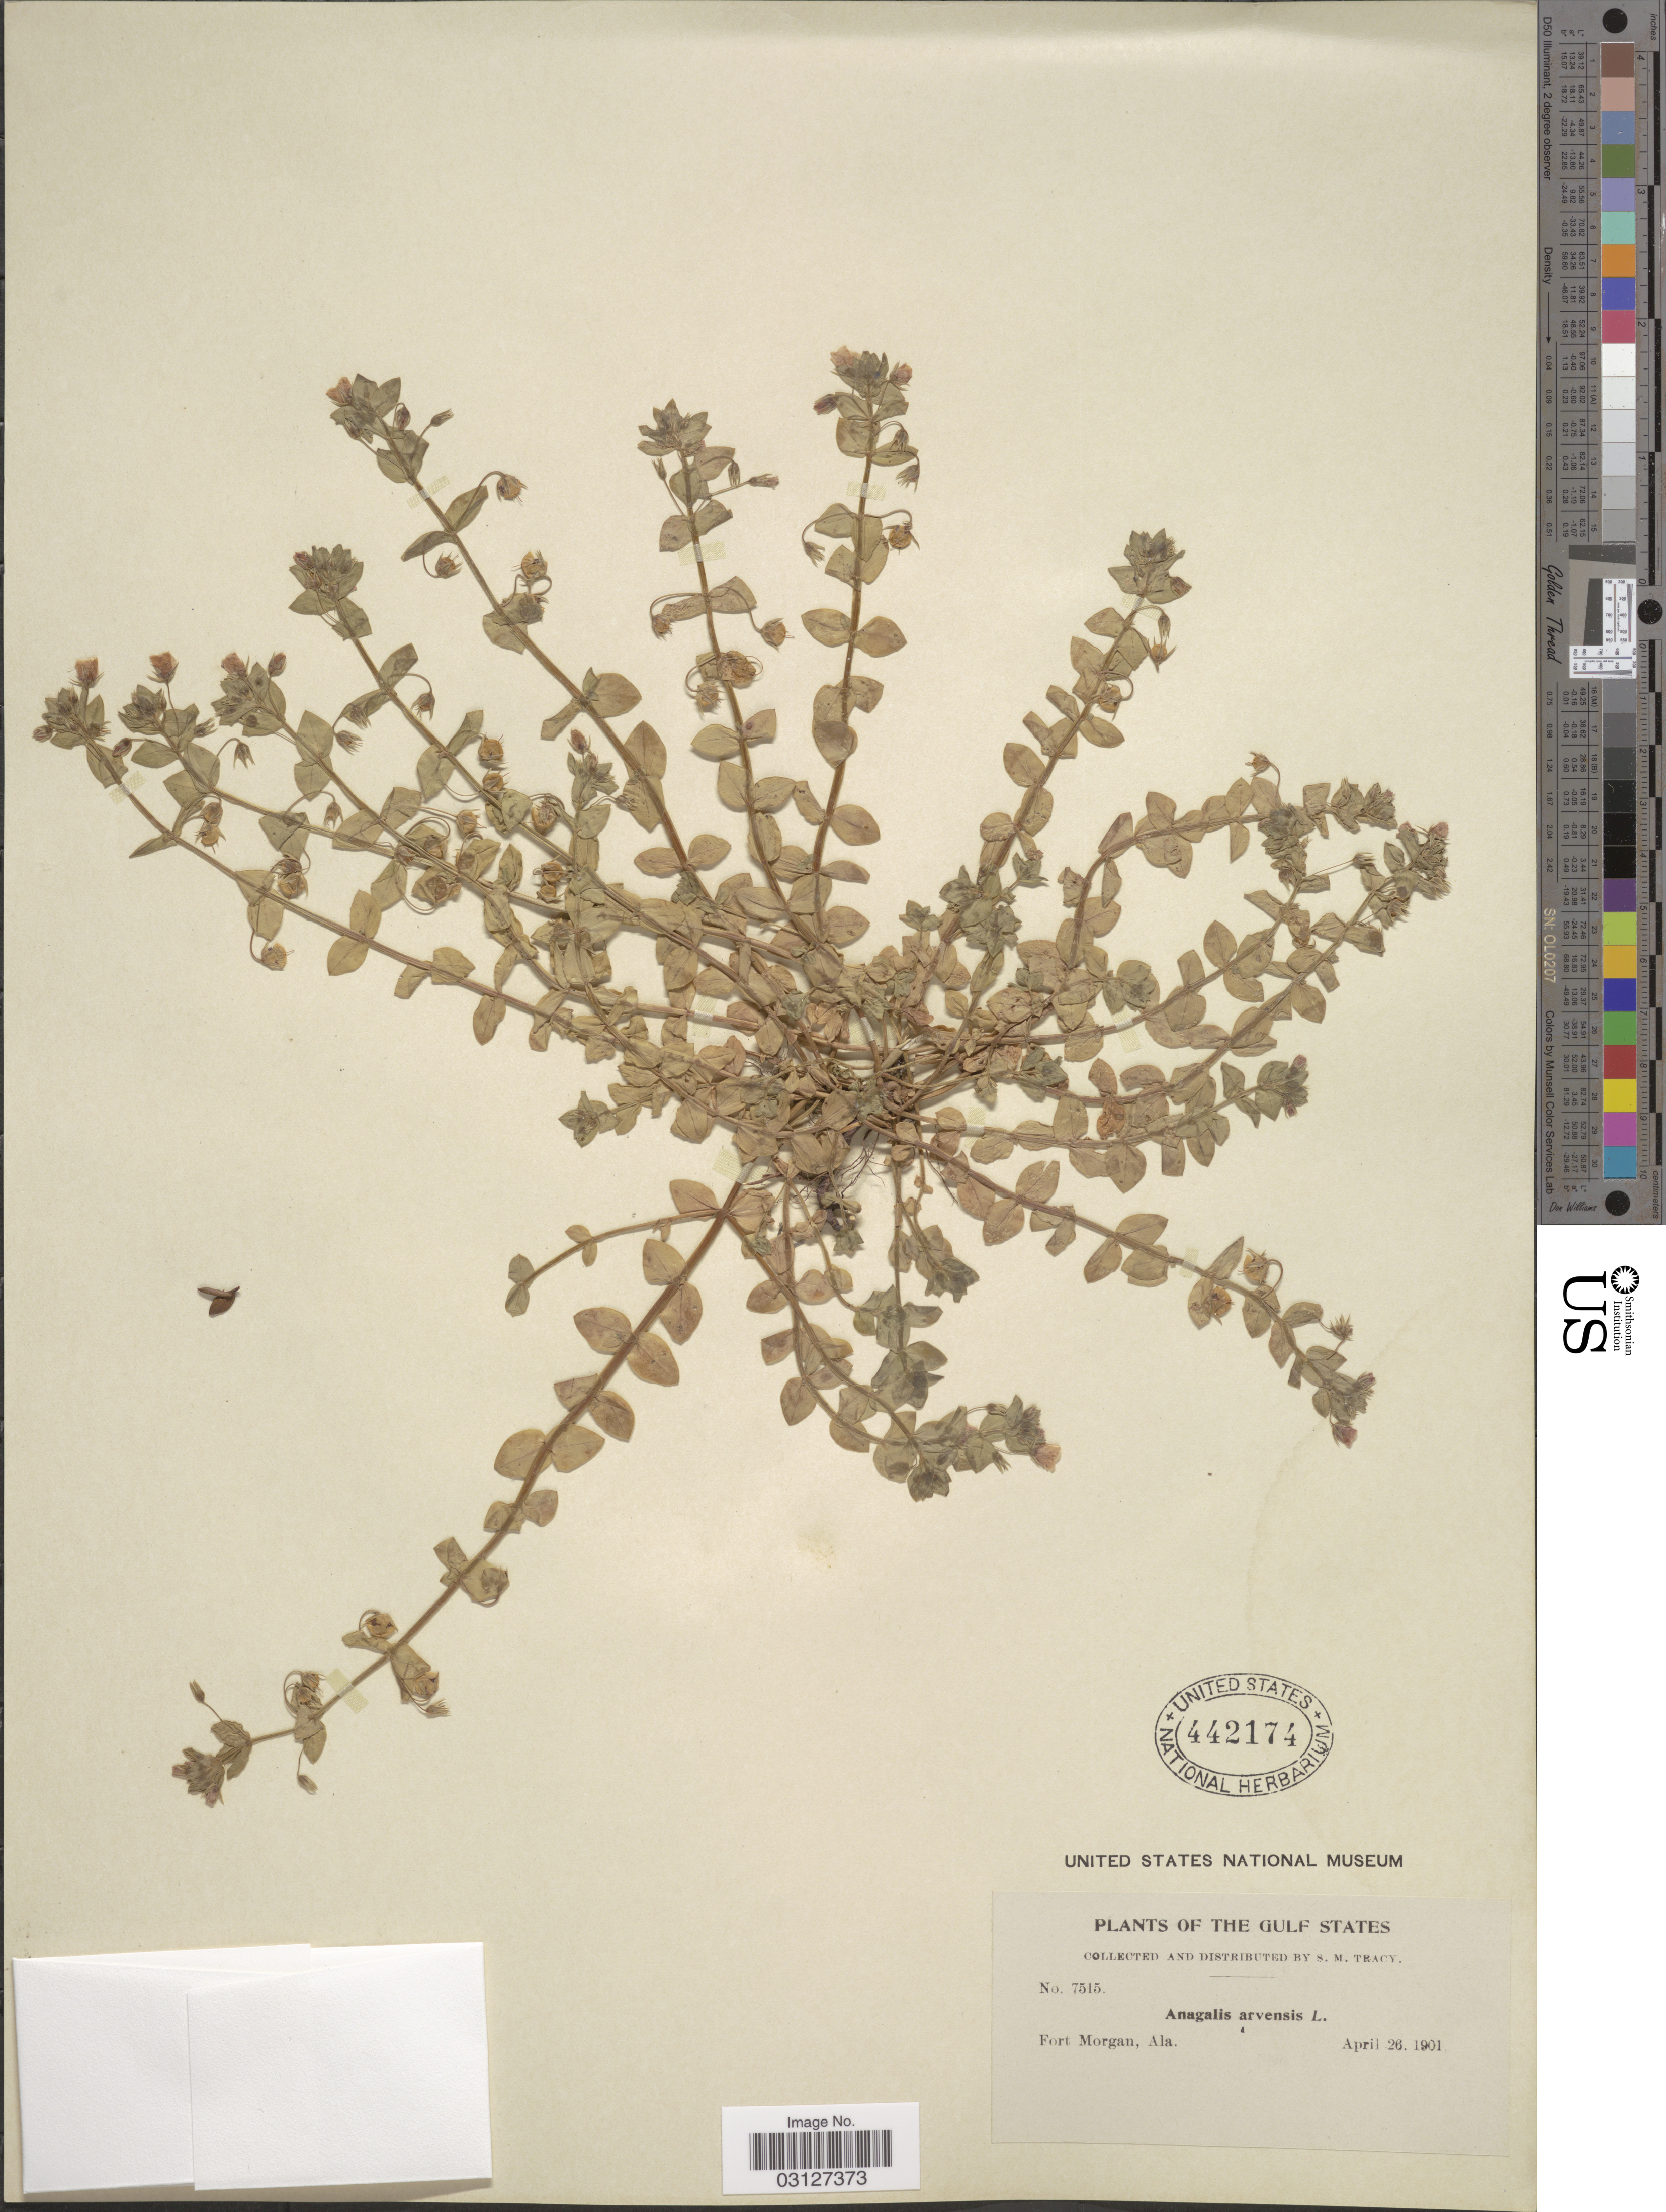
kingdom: Plantae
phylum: Tracheophyta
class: Magnoliopsida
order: Ericales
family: Primulaceae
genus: Anagallis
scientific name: Anagallis arvensis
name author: L.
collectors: S. M. Tracy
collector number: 7515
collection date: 1901-04-26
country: United States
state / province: Alabama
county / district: Baldwin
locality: The Gulf States, Fort Morgan (Gasque, Alabama)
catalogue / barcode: US 442174